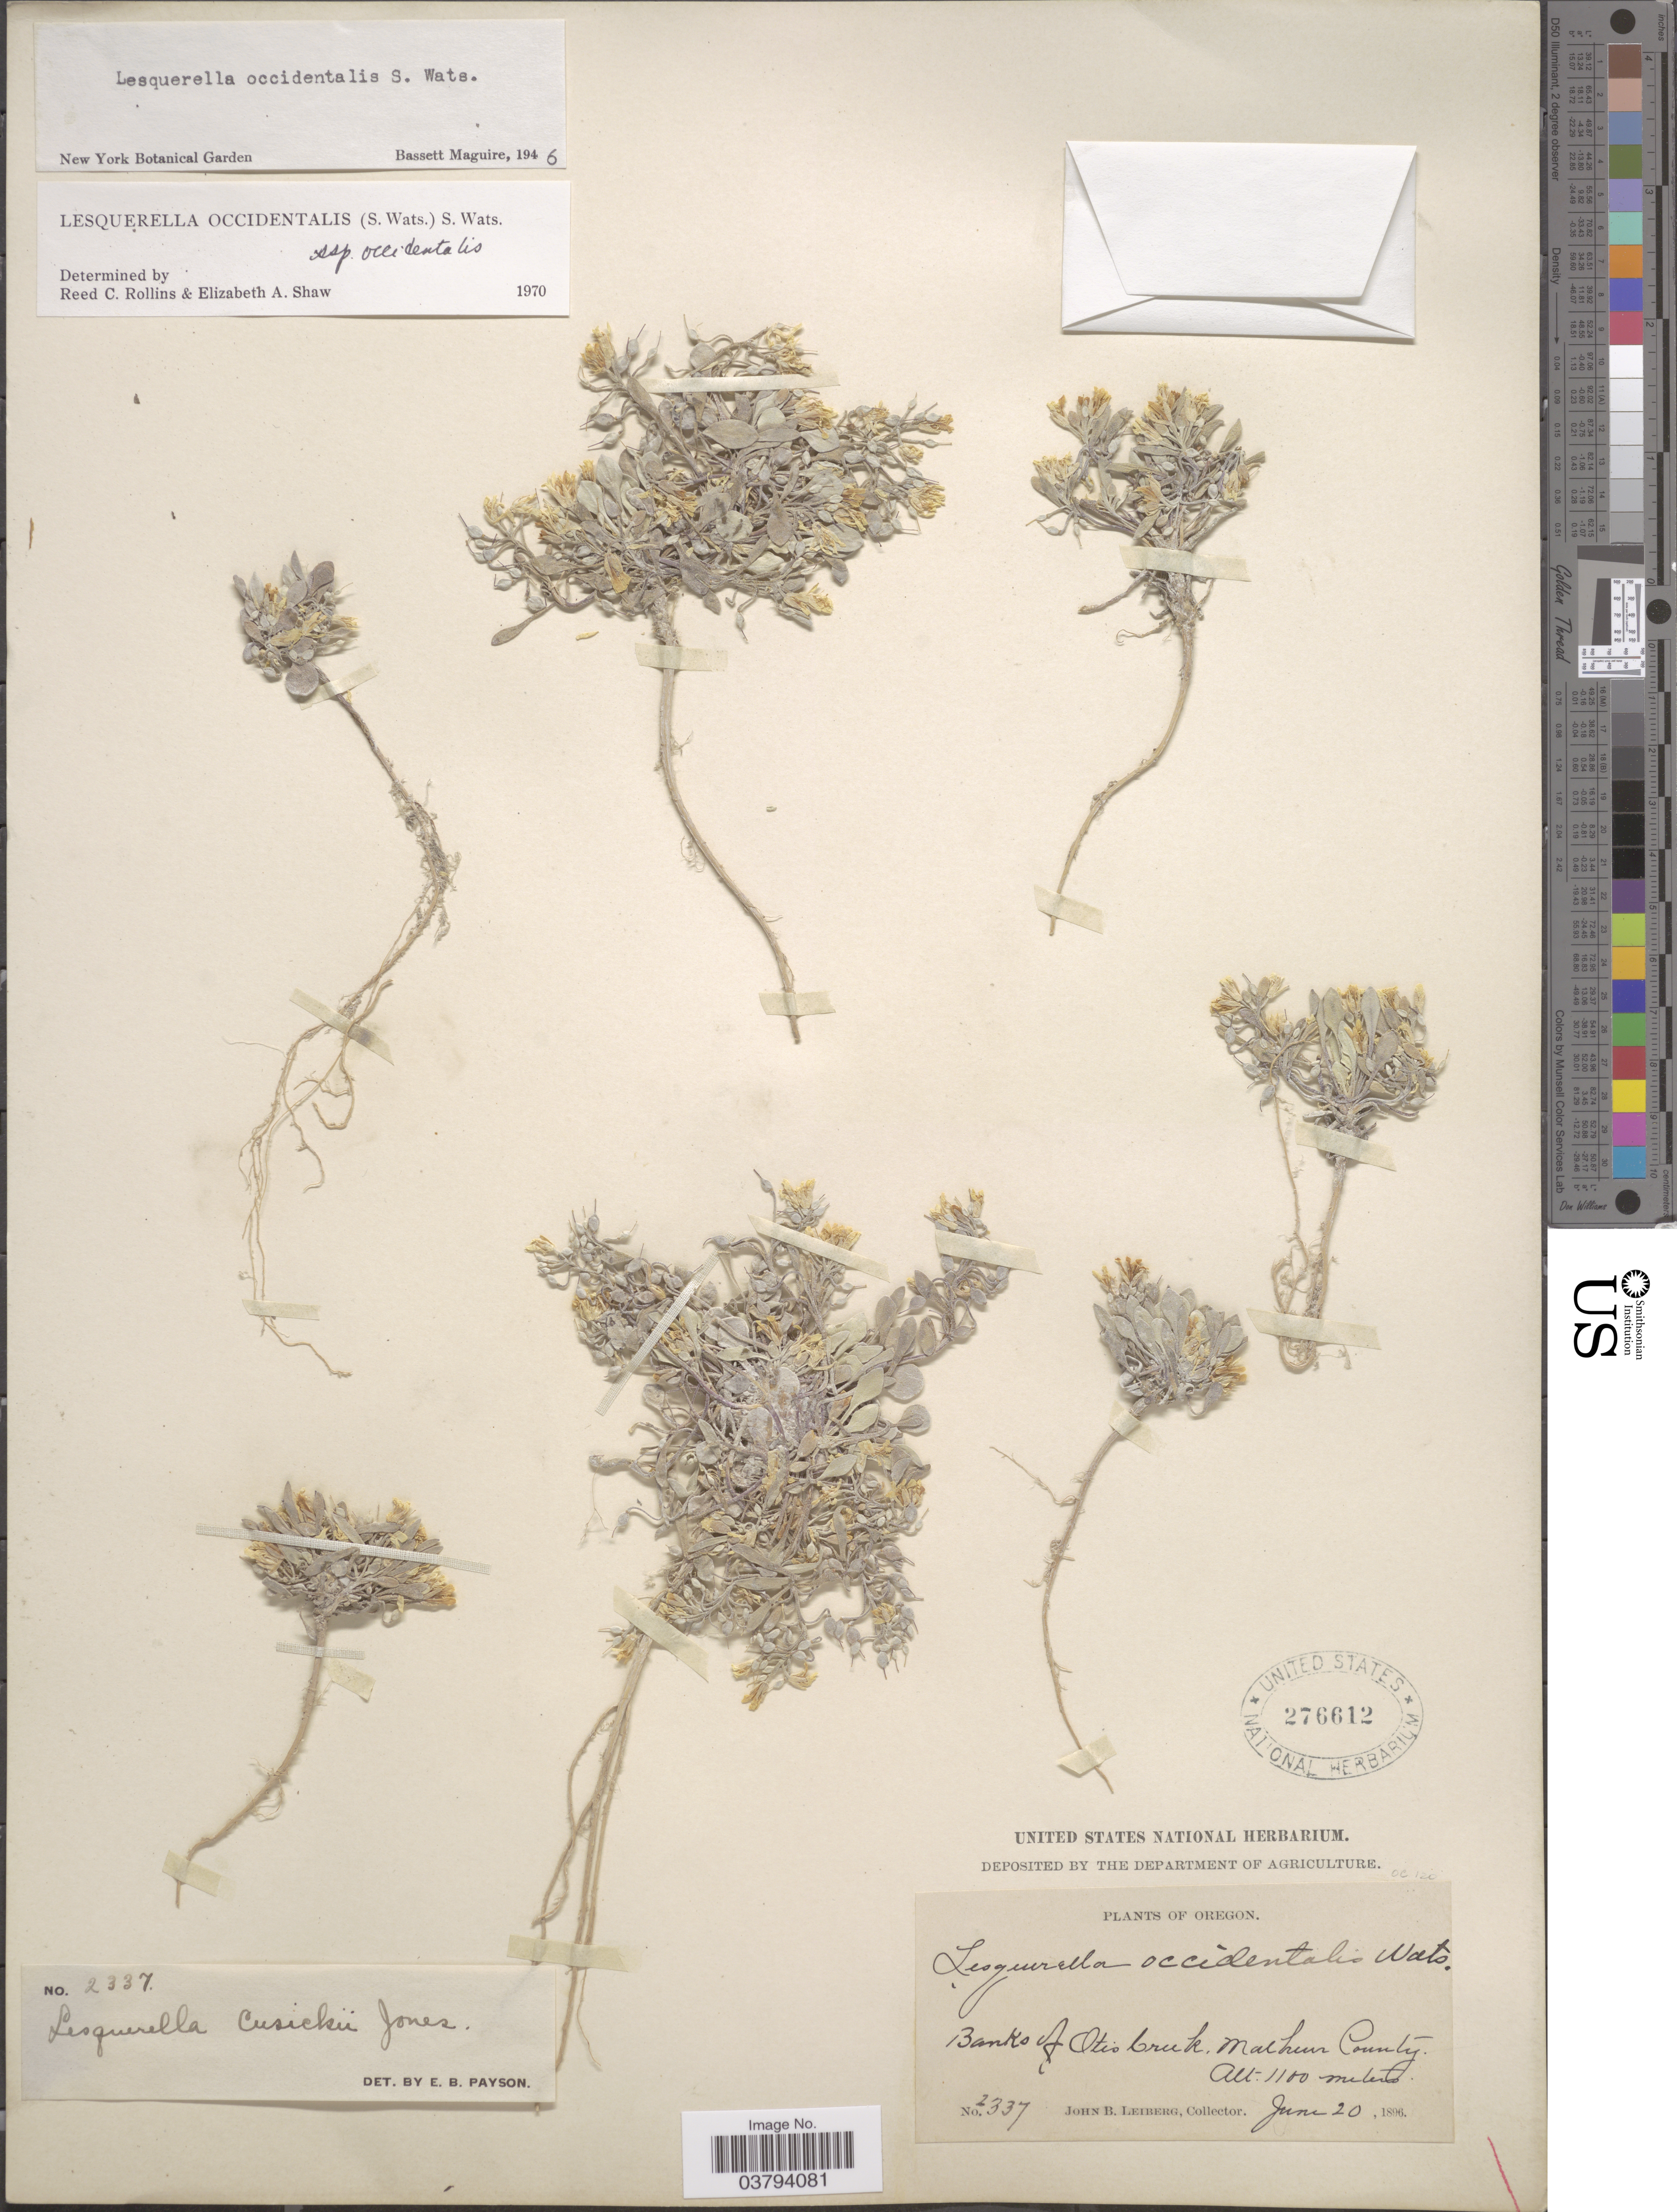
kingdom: Plantae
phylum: Tracheophyta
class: Magnoliopsida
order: Brassicales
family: Brassicaceae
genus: Lesquerella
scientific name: Lesquerella occidentalis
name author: S. Watson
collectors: J. B. Leiberg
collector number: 2337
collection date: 1896-06-20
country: United States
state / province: Oregon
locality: Banks of Otis Creek, Malheur County.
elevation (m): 1100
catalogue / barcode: US 276612